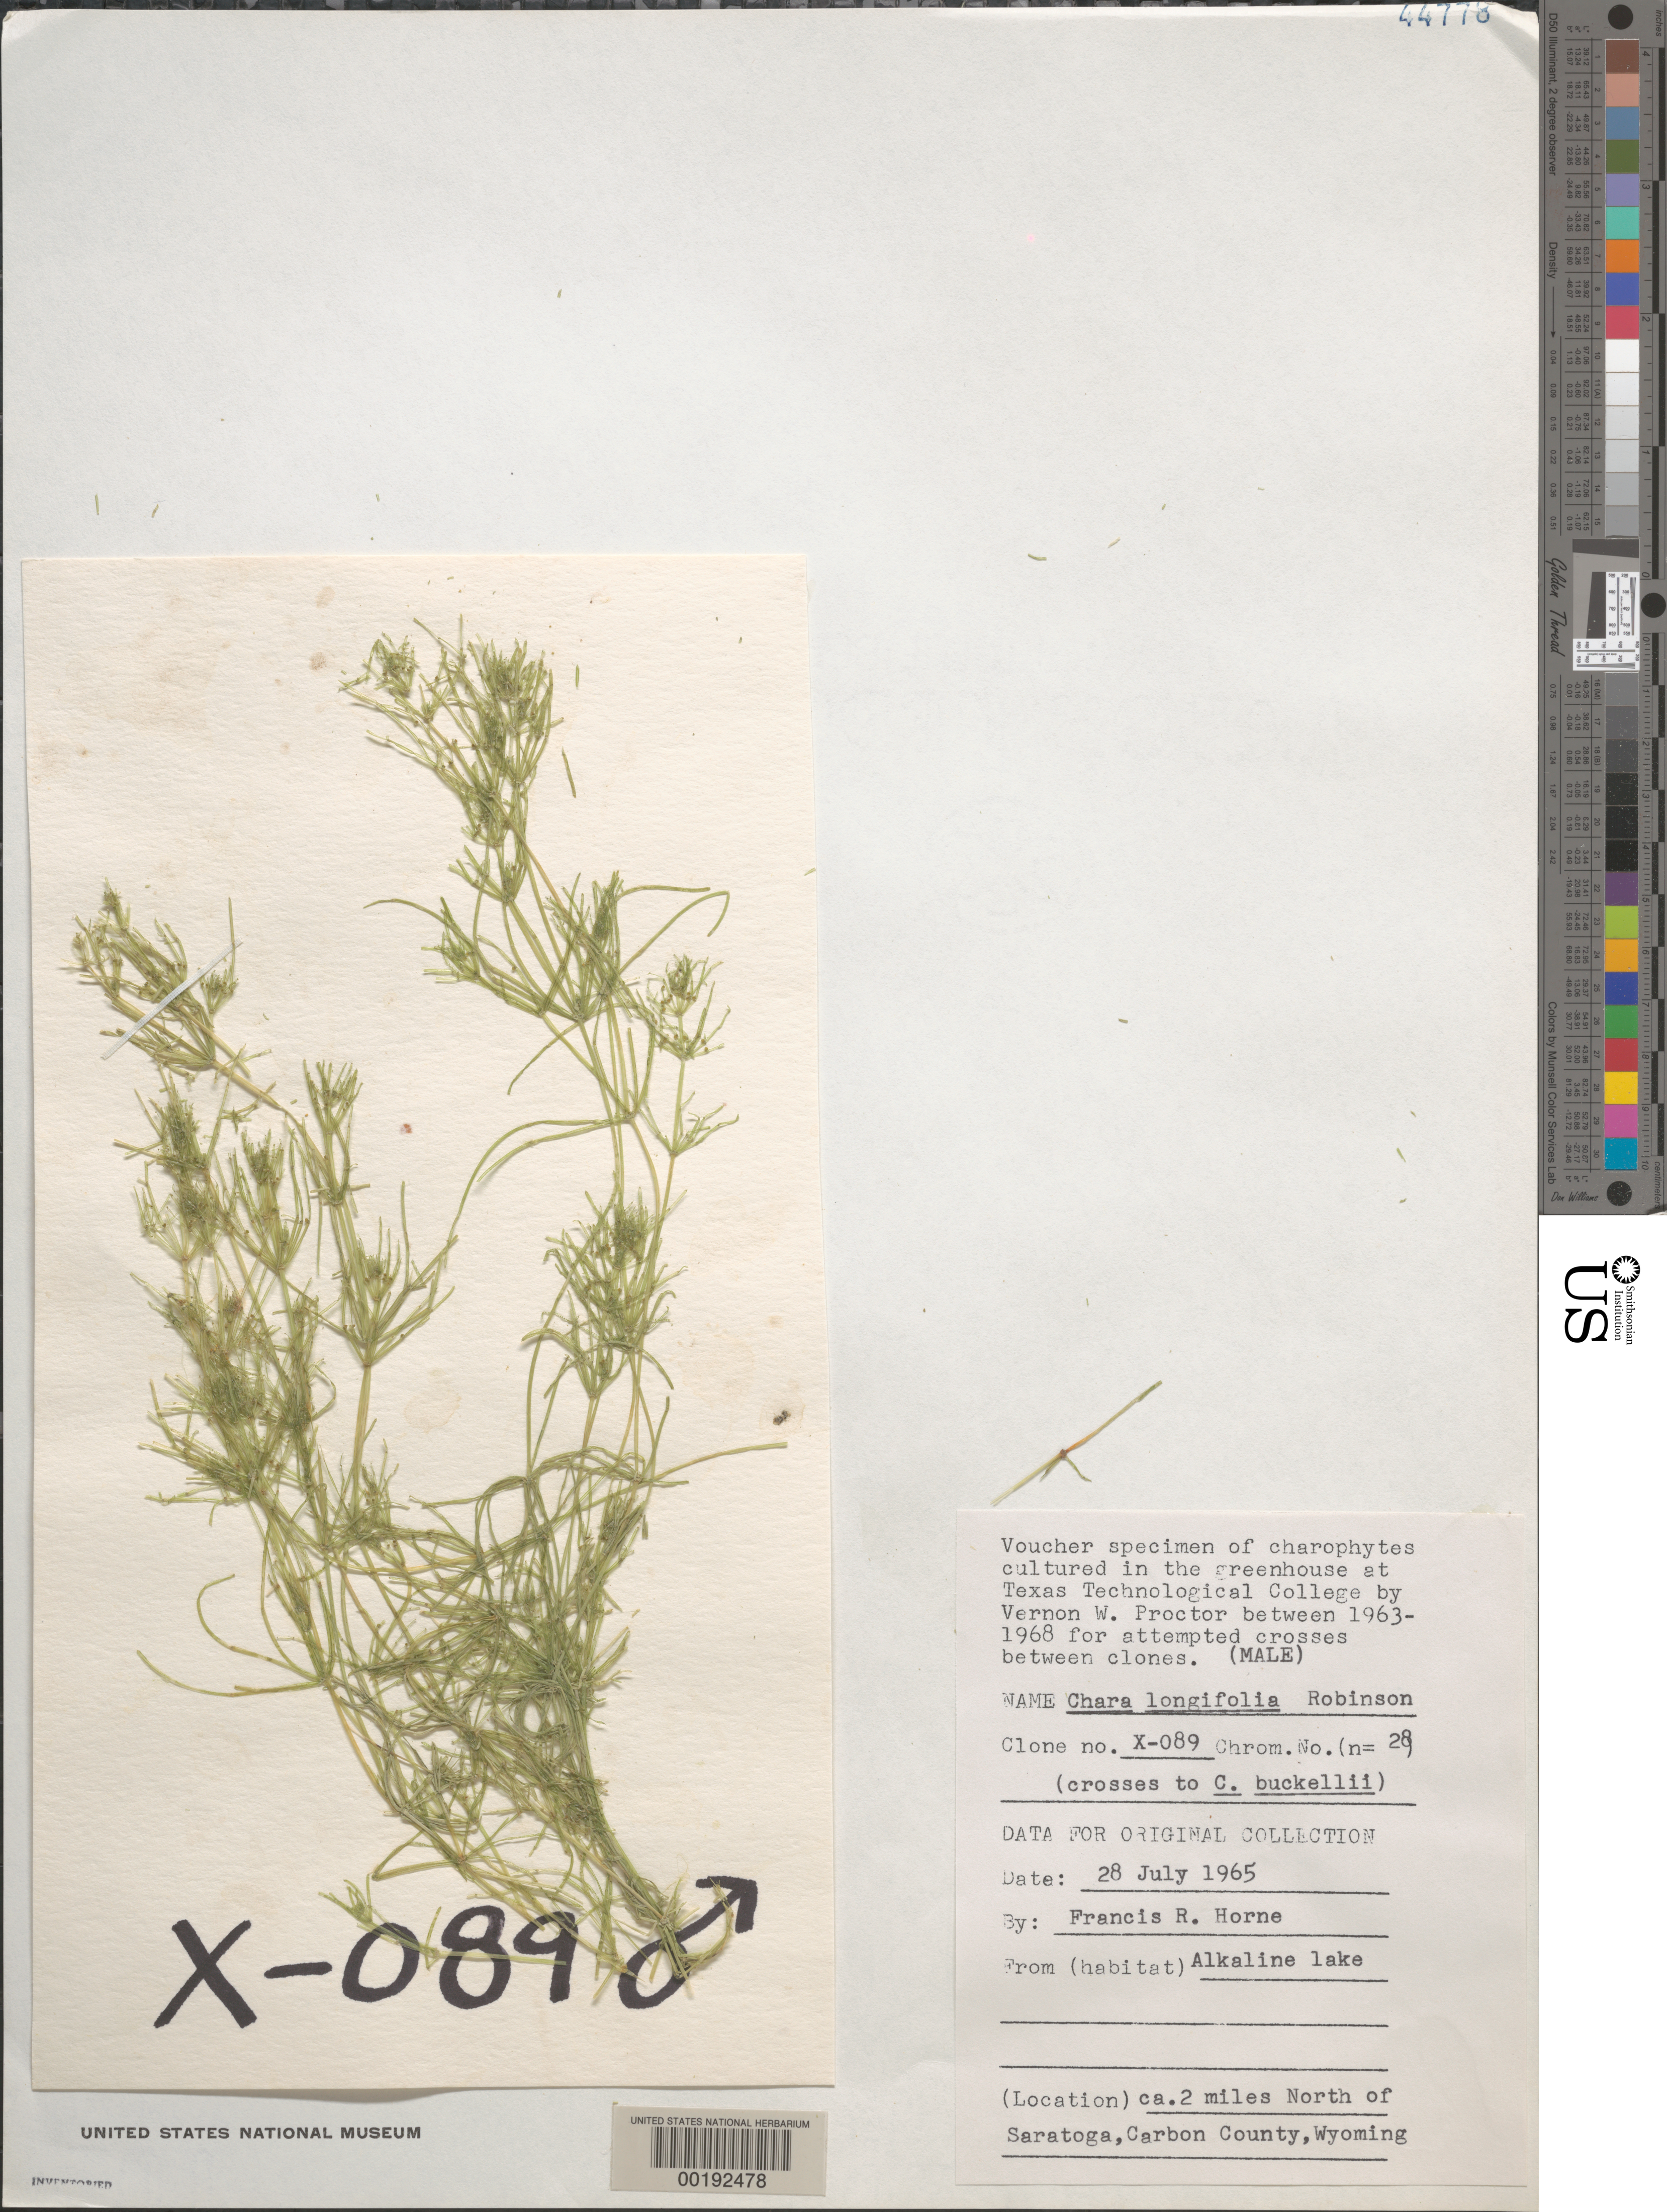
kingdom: Plantae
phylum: Charophyta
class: Charophyceae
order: Charales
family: Characeae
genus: Chara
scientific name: Chara longifolium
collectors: F. R. Horne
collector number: X-089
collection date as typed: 28 Jul 1965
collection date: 1965-07-28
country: United States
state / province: Wyoming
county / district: Carbon County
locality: Lake ca. 2 miles north of Saratoga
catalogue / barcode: US 44778